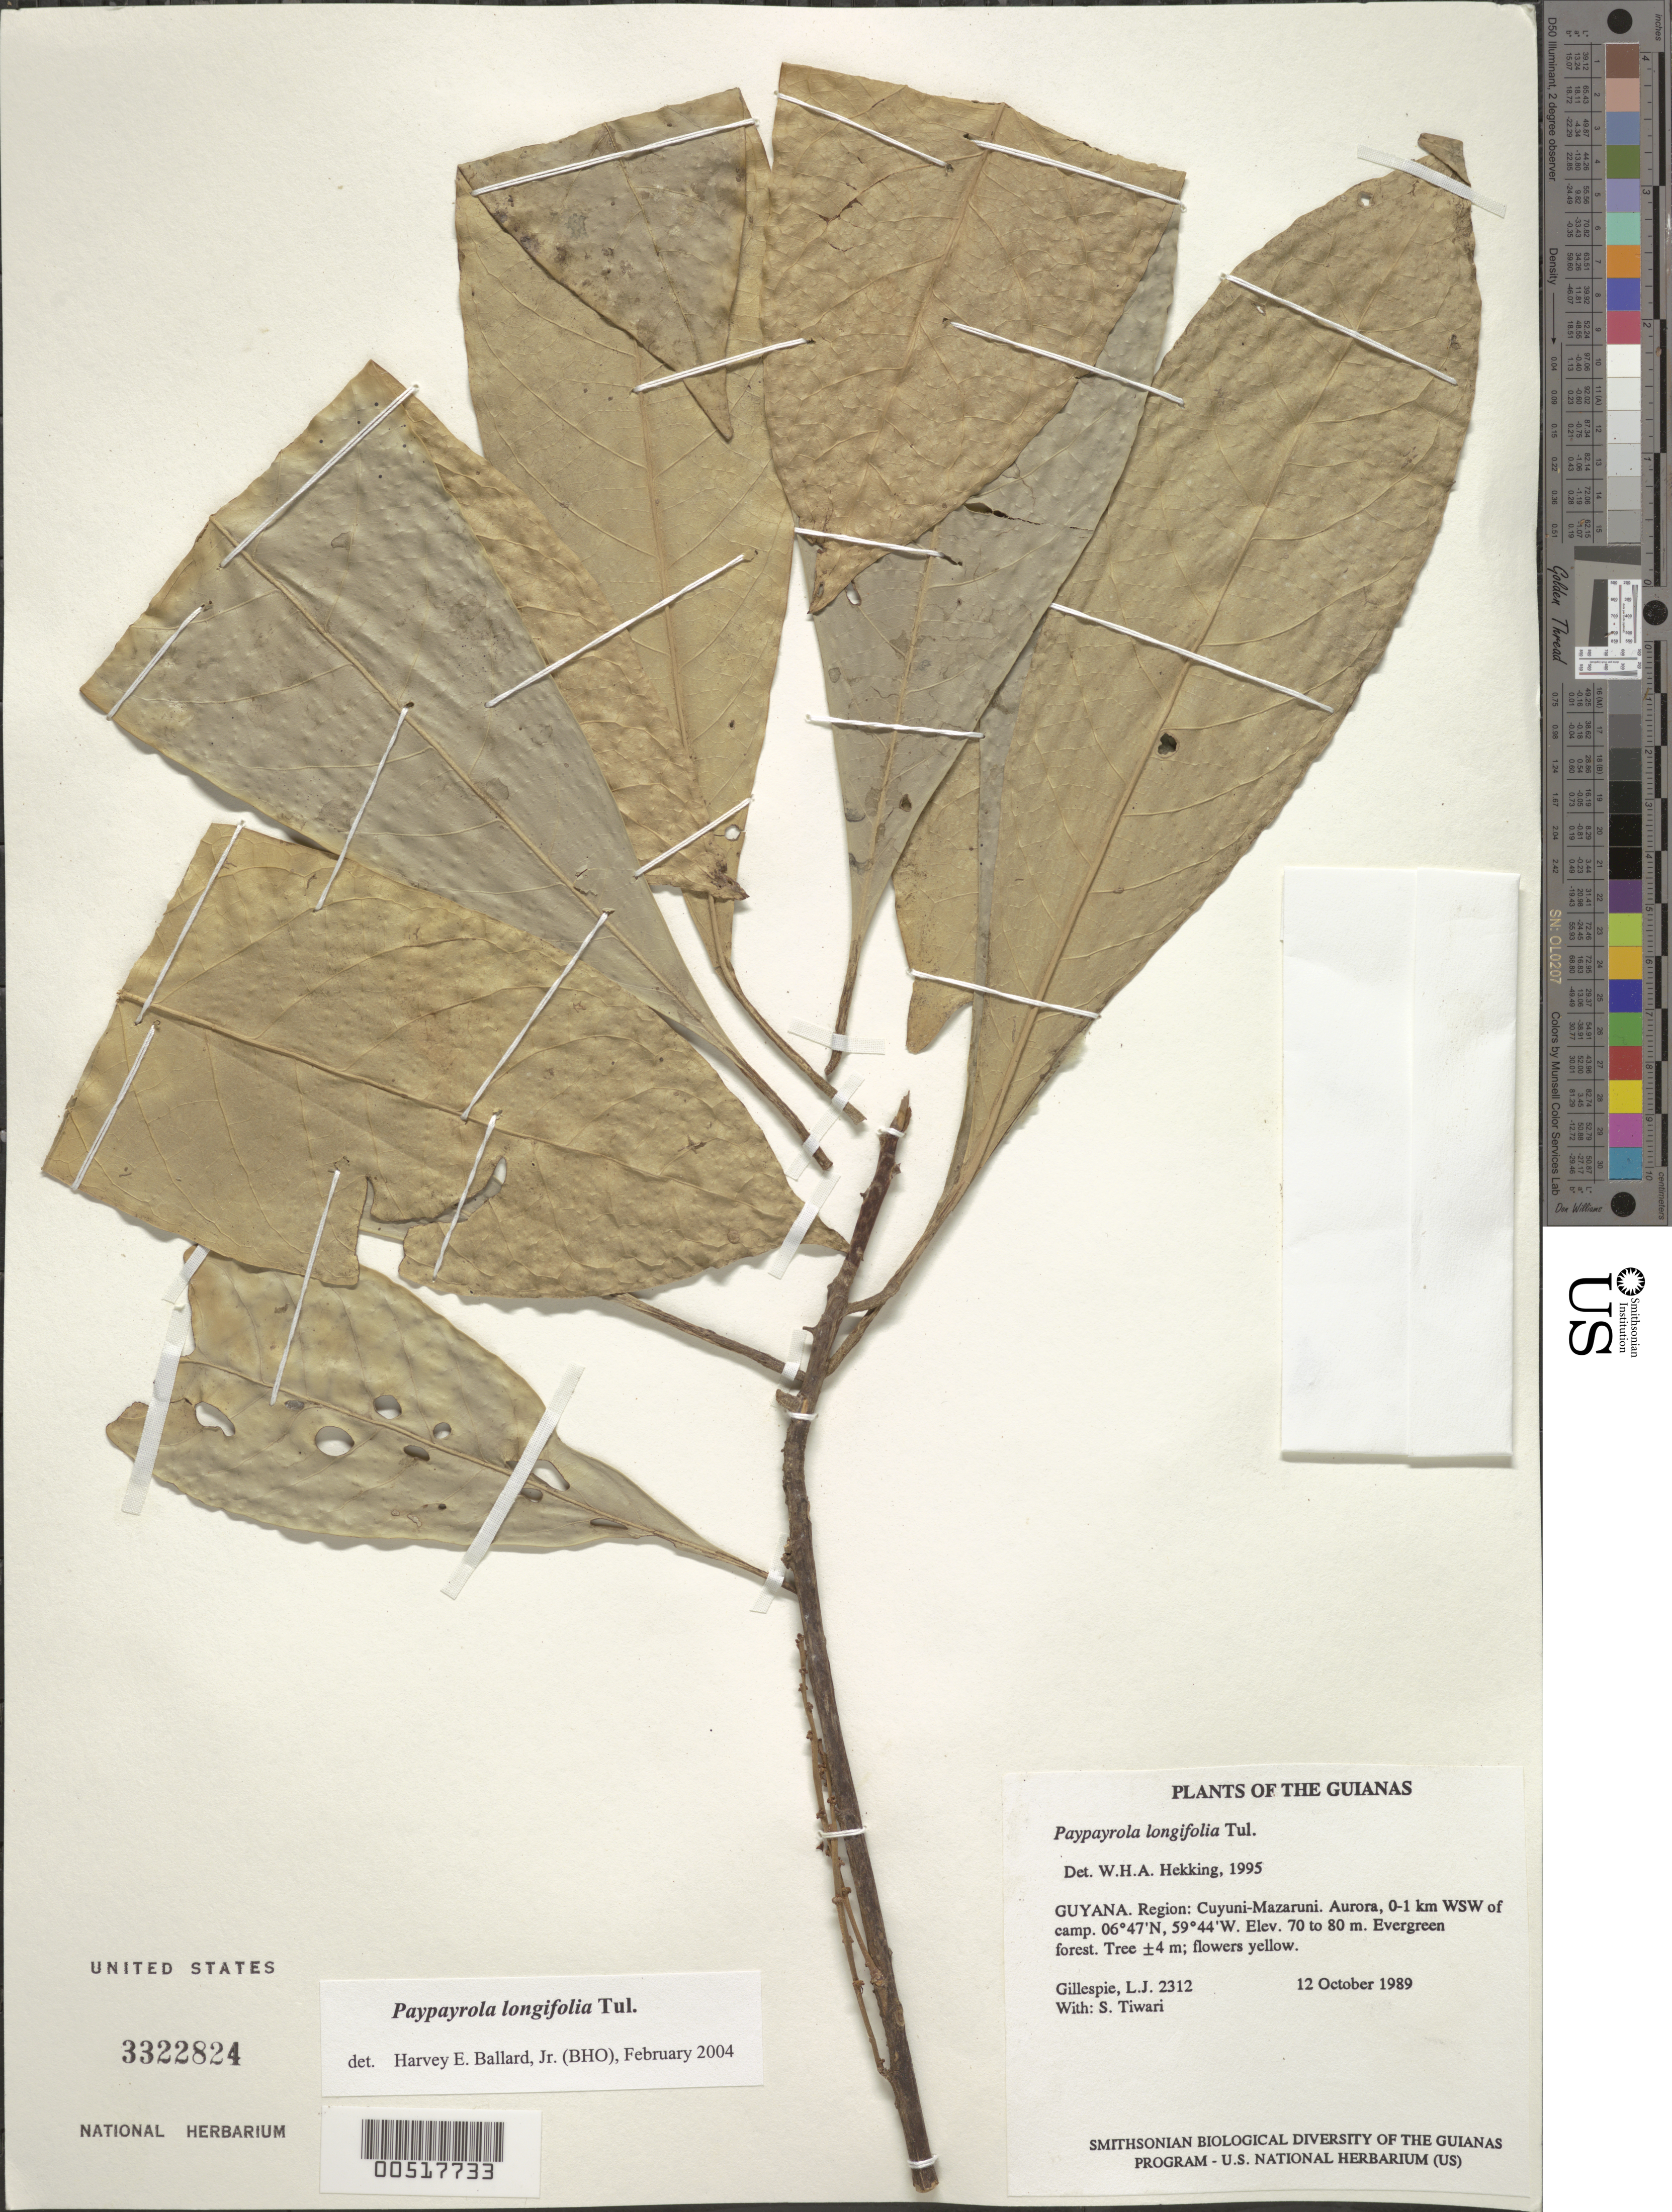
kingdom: Plantae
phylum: Tracheophyta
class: Magnoliopsida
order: Malpighiales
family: Violaceae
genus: Paypayrola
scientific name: Paypayrola longifolia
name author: Tul.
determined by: Ballard, Harvey E.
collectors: L. J. Gillespie & S. Tiwari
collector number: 2312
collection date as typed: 12 October 1989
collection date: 1989-10-12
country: Guyana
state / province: Cuyuni-Mazaruni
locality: Aurora, 0-1 km WSW of camp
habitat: Evergreen forest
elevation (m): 70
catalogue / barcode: US 3322824